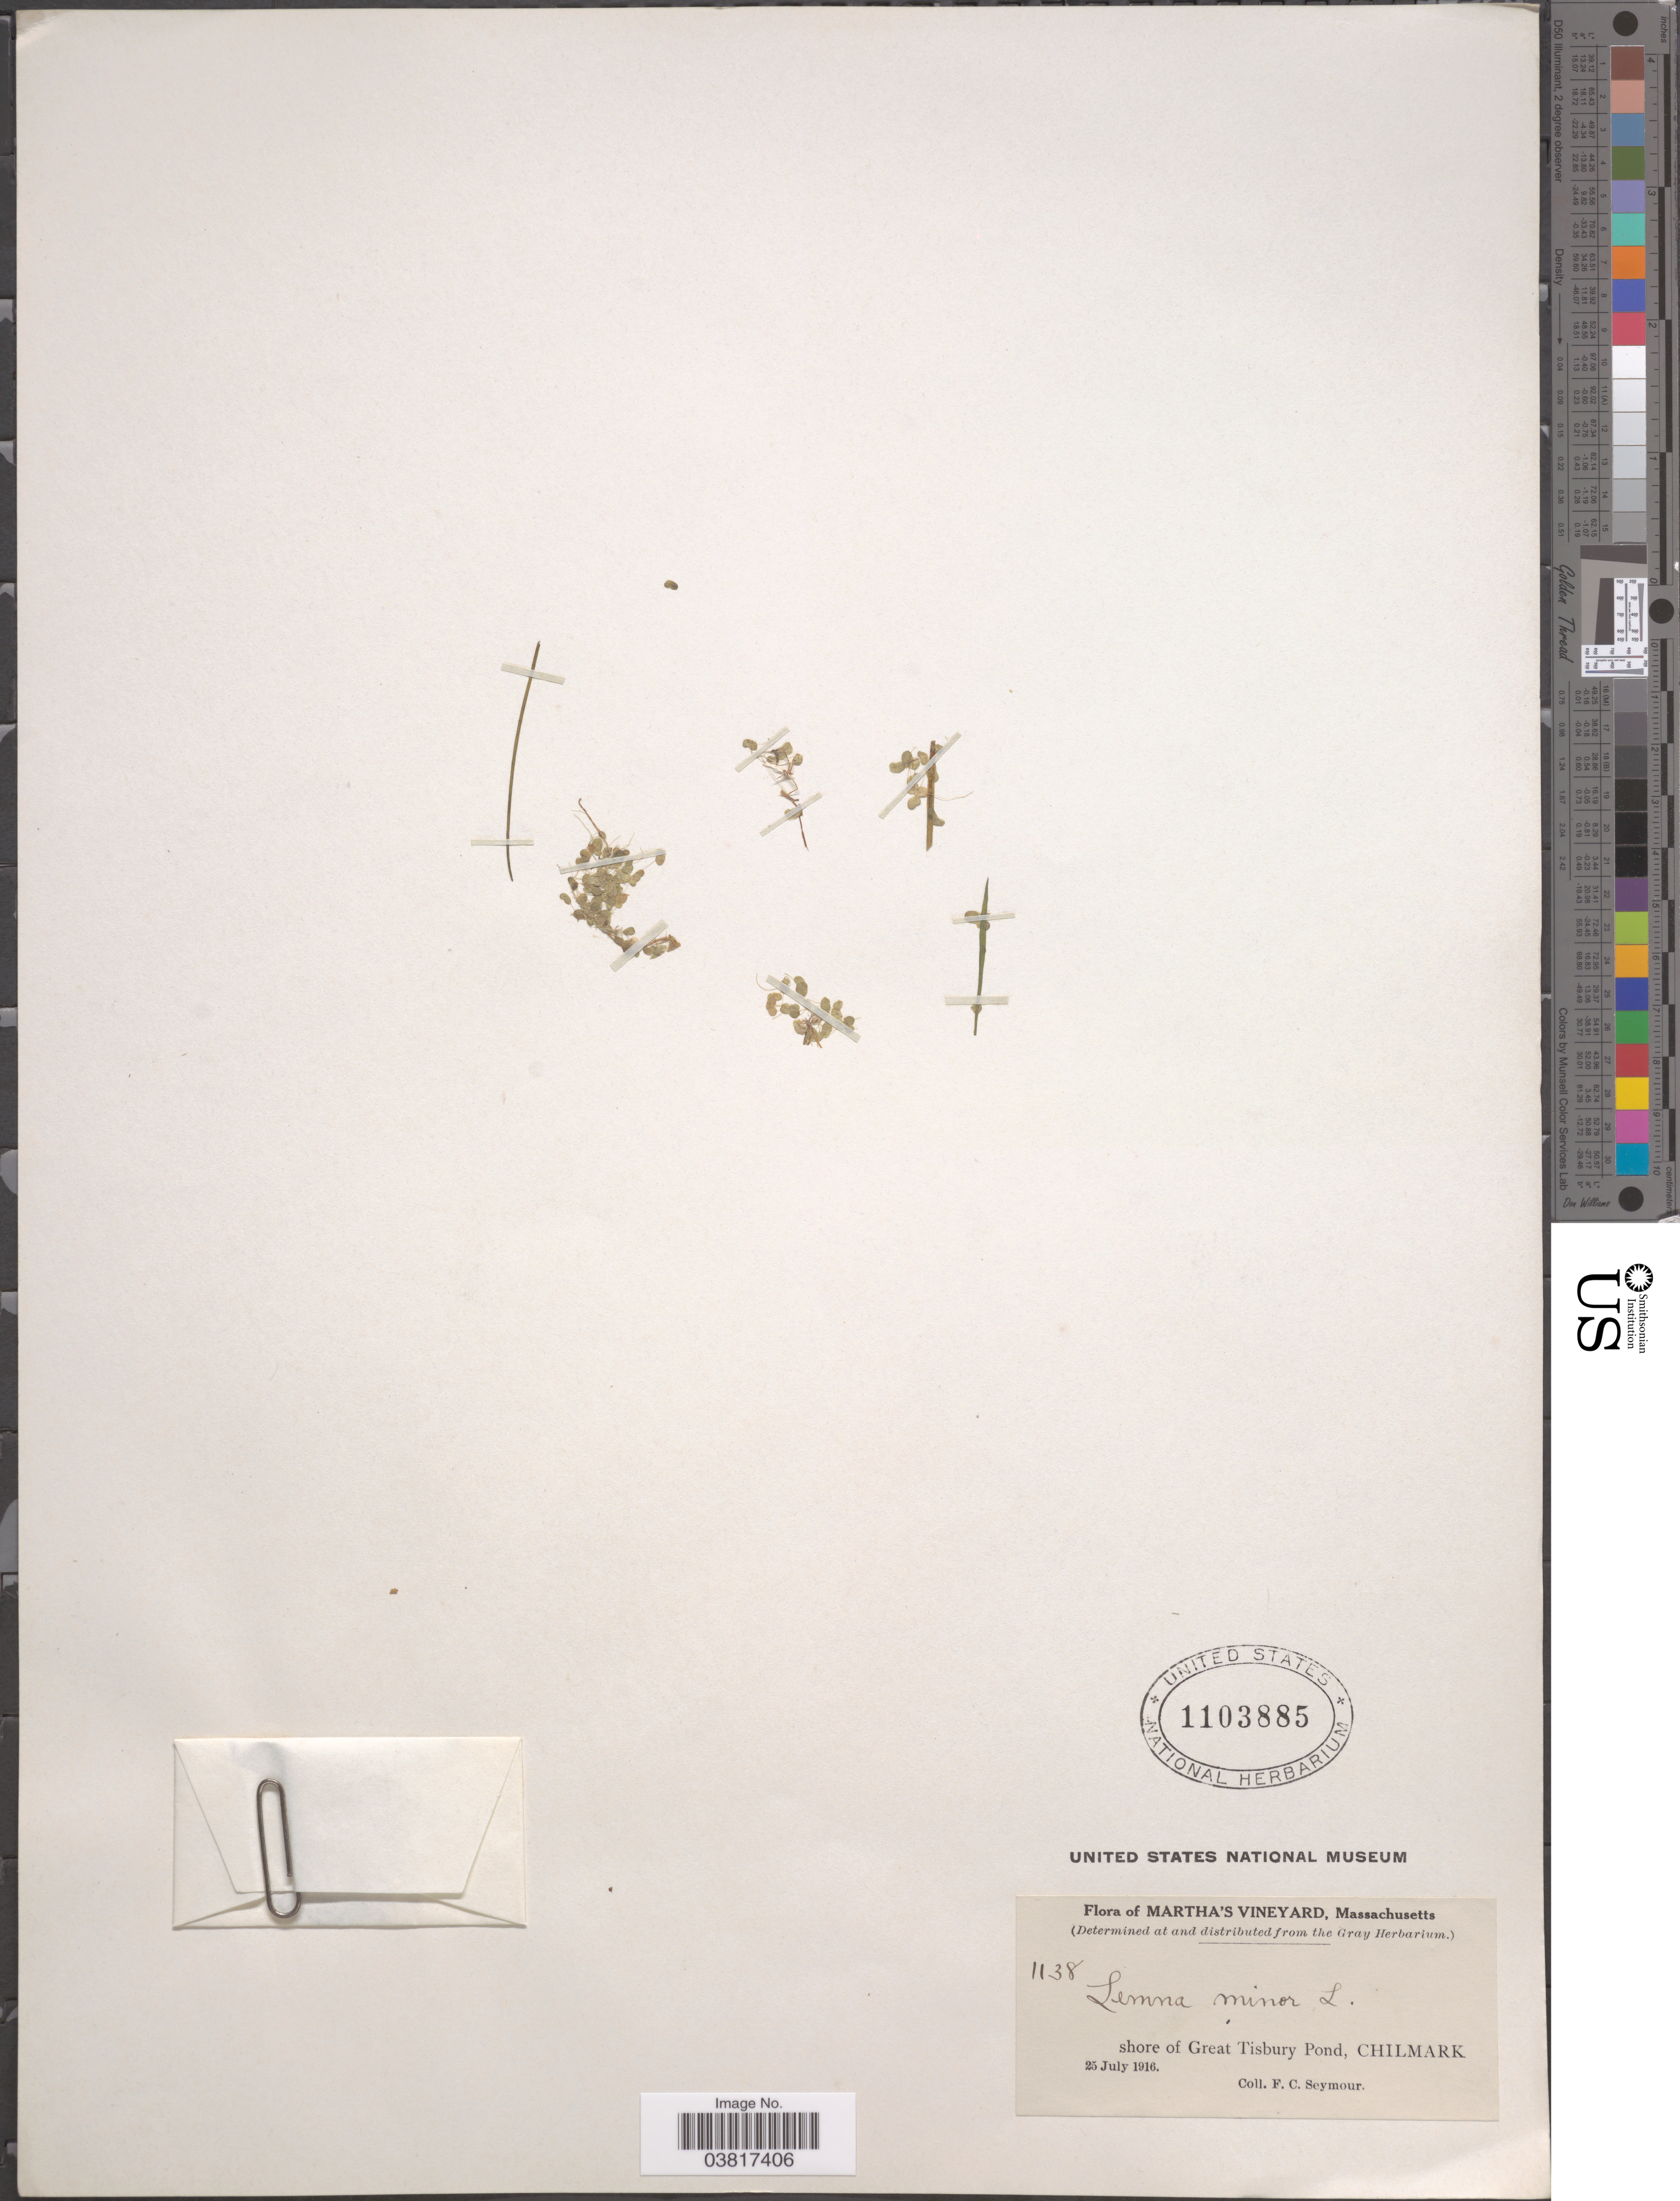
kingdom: Plantae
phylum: Tracheophyta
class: Liliopsida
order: Alismatales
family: Araceae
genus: Lemna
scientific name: Lemna minor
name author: L.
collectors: F. C. Seymour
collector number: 1138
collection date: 1916-07-25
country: United States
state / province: Massachusetts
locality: Martha's Vineyard. Shore of Great Tisbury Pond, Chilmark.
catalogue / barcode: US 1103885